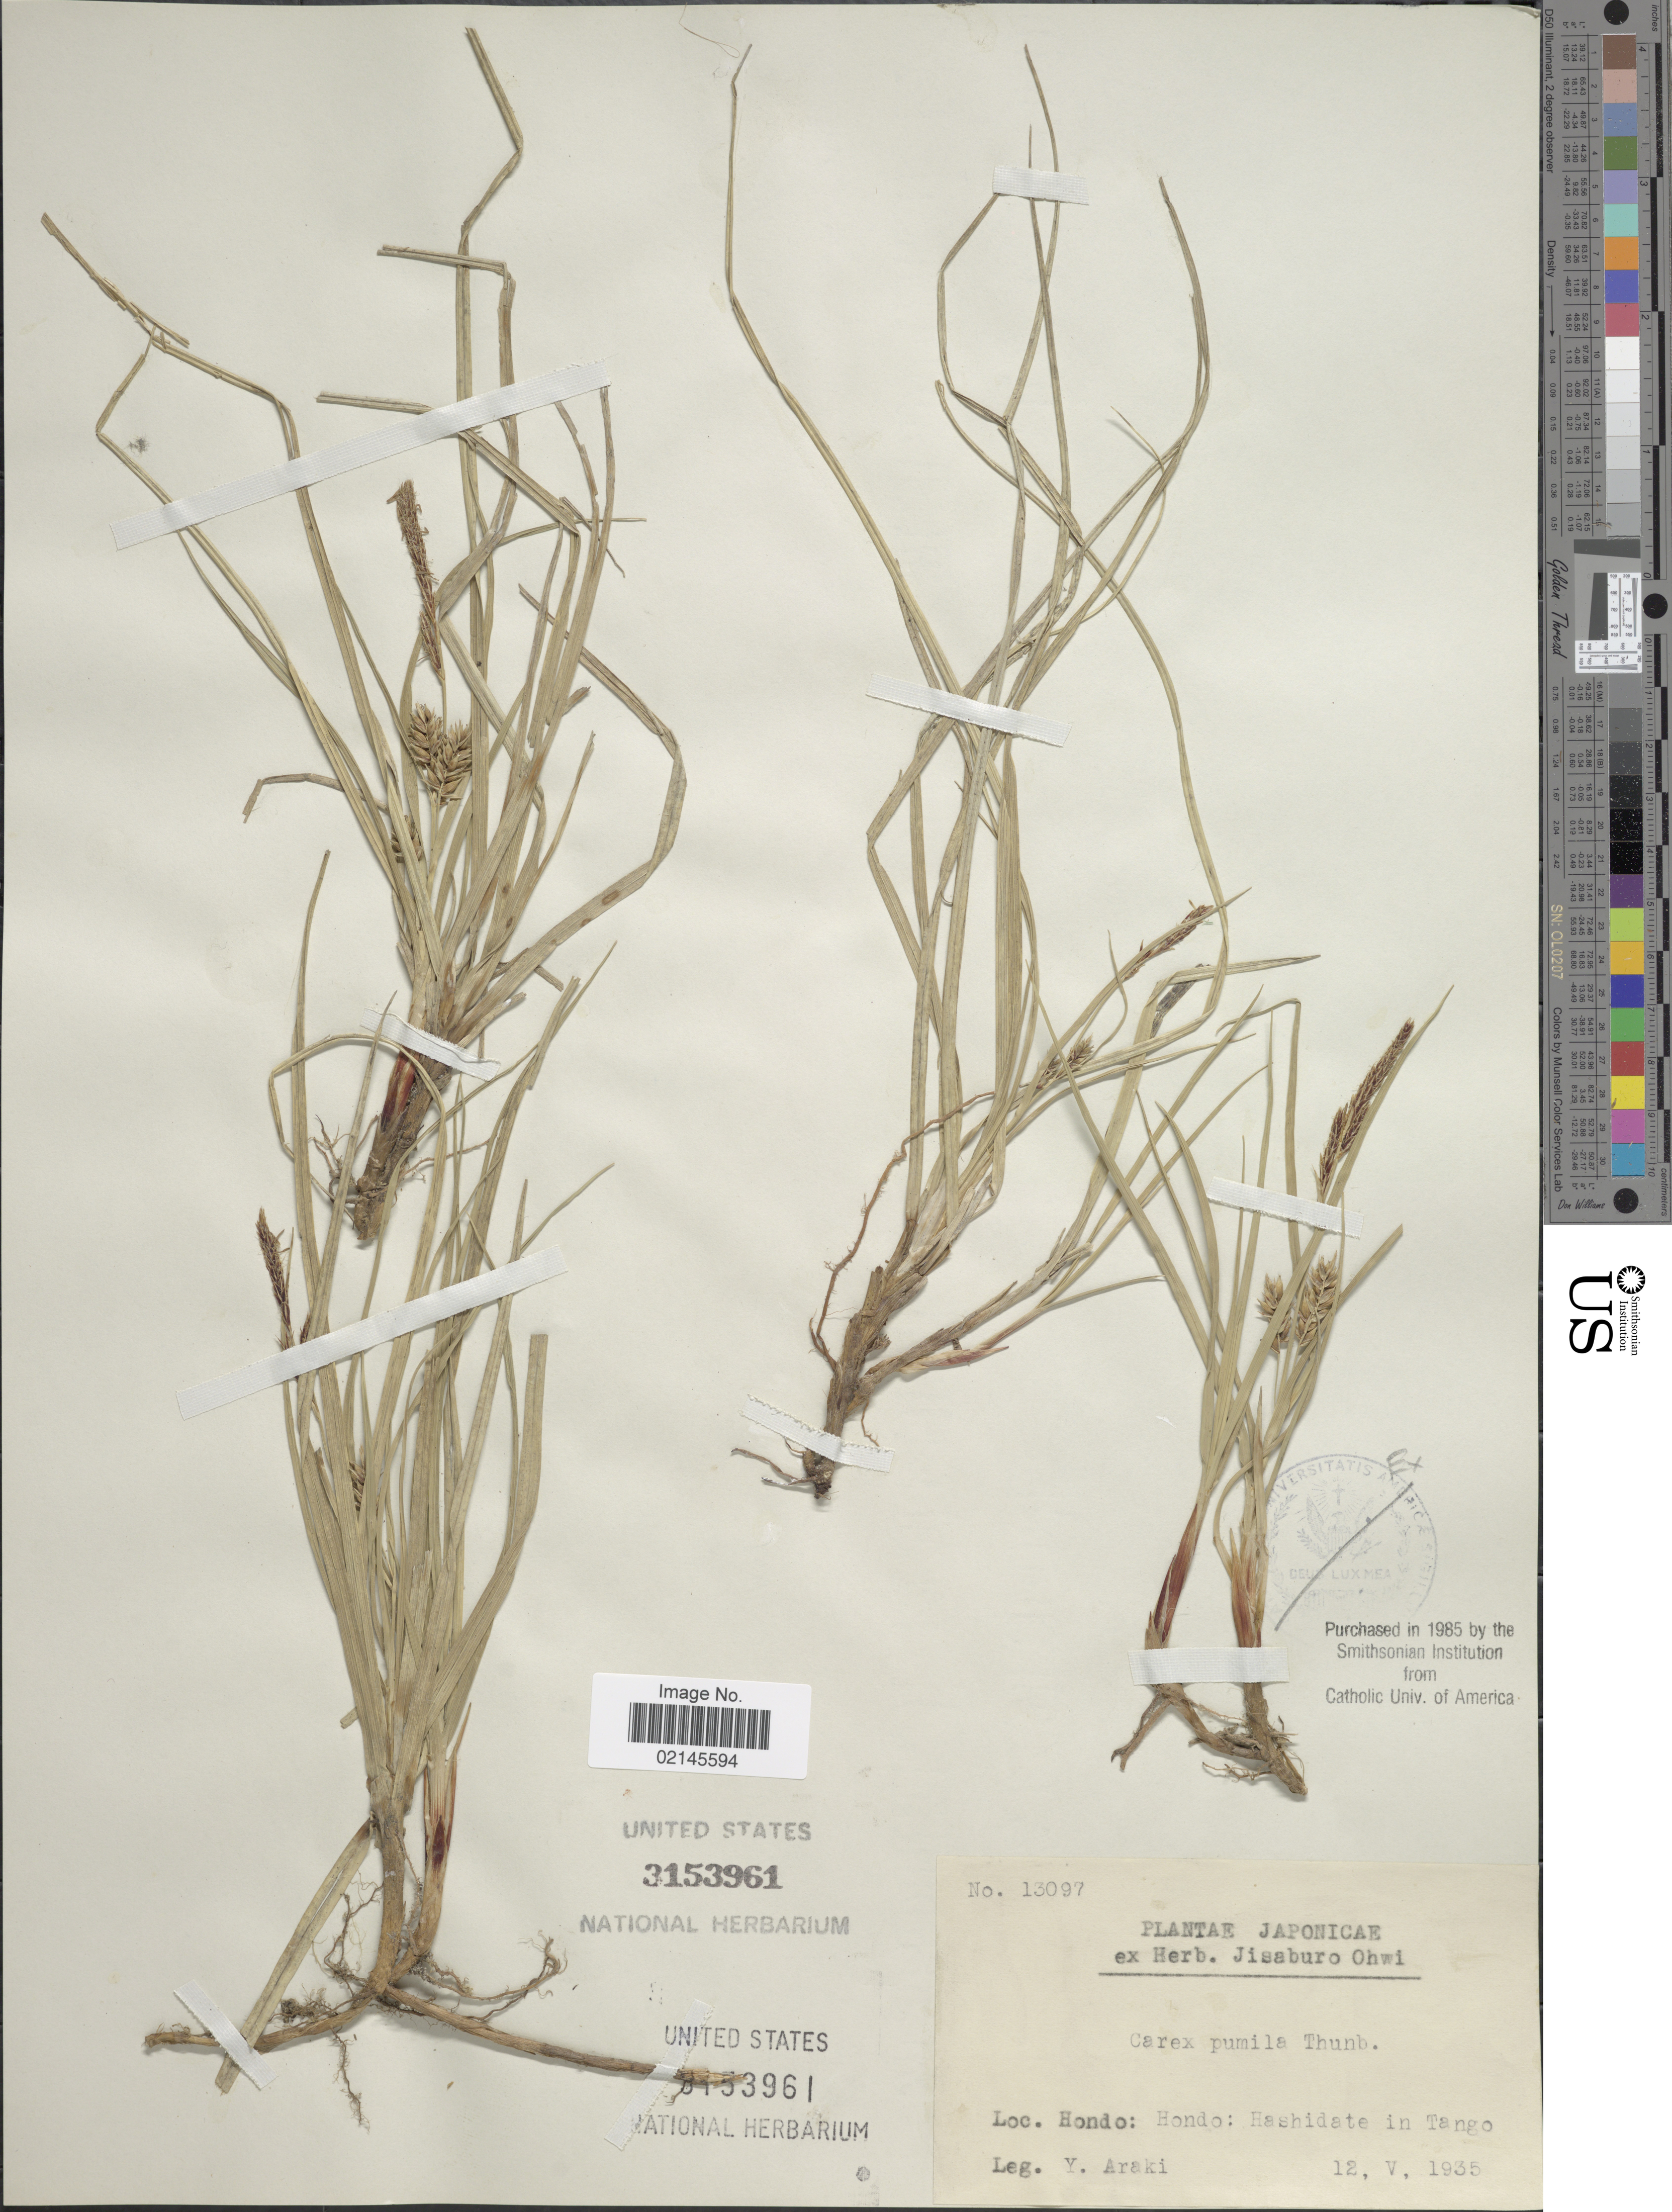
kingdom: Plantae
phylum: Tracheophyta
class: Liliopsida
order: Poales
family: Cyperaceae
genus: Carex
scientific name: Carex pumila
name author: Thunb.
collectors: Y. Araki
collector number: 13097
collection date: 1935-05-12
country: Japan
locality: Hondo, Hashidate in Tango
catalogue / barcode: US 3153961